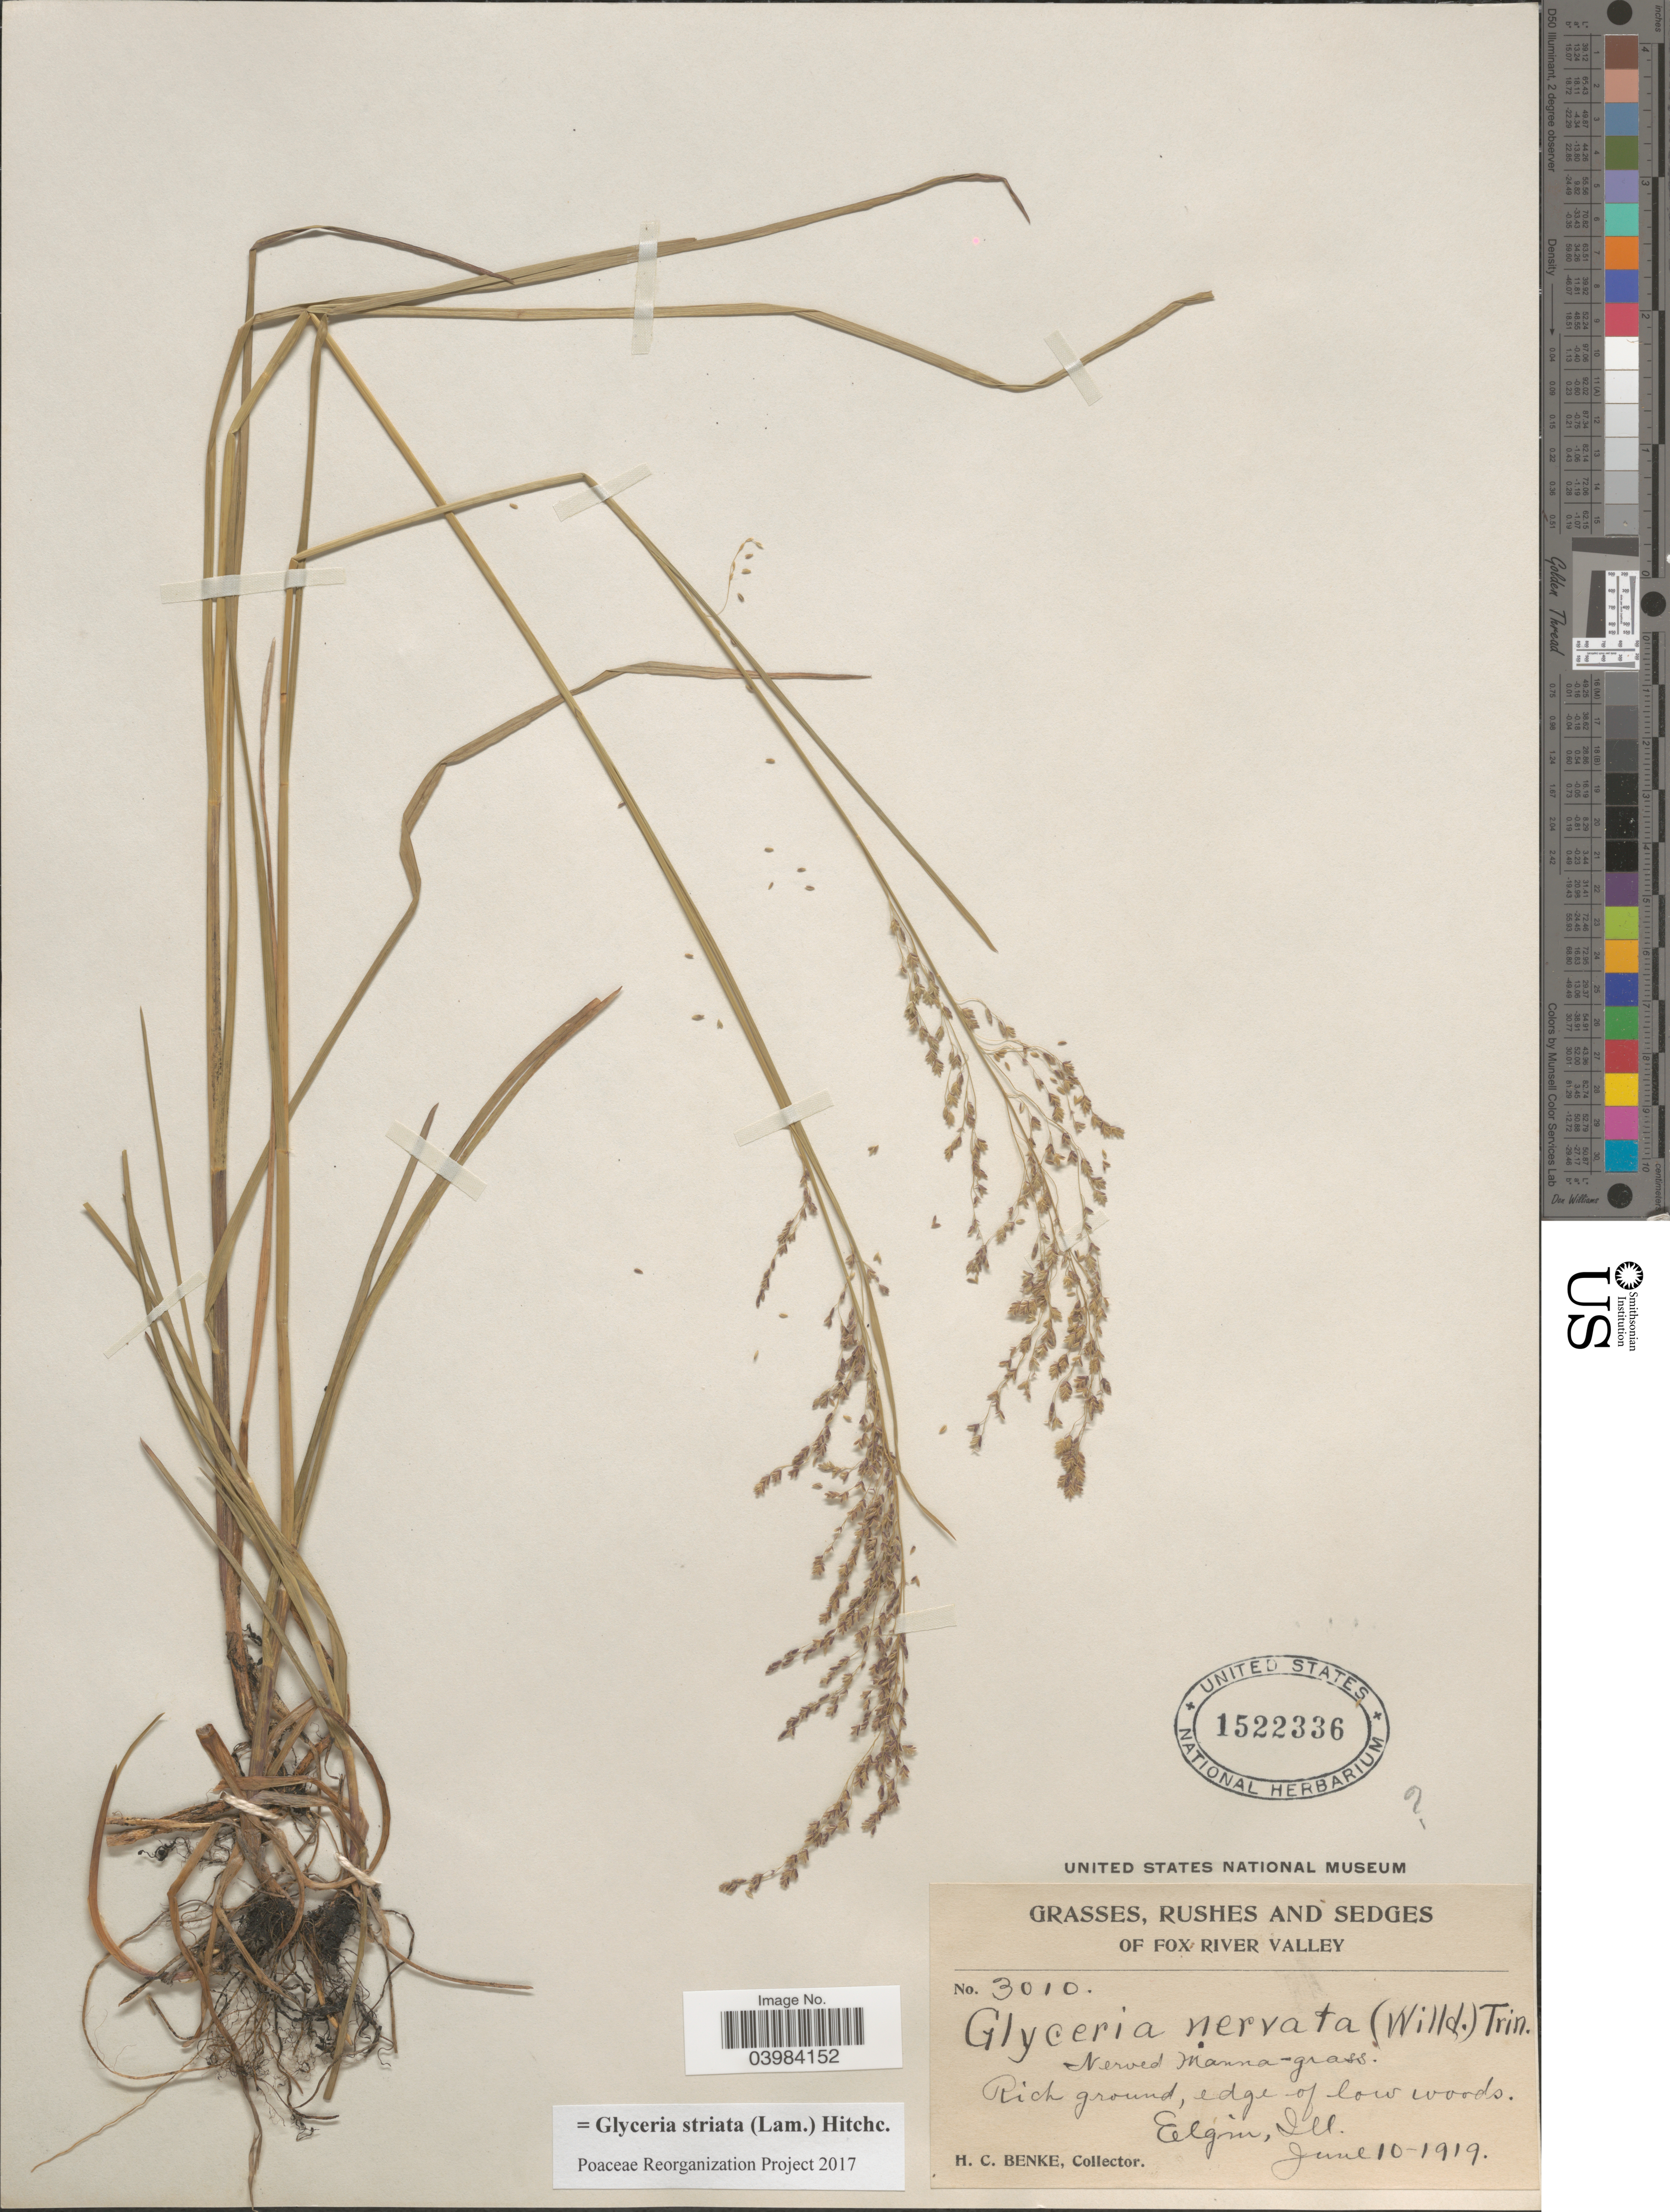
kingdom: Plantae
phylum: Tracheophyta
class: Liliopsida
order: Poales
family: Poaceae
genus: Glyceria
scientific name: Glyceria striata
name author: (Lam.) Hitchc.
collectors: H. Benke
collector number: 3010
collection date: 1919-06-10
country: United States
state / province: Illinois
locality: Fox River Valley. Elgin.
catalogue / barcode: US 1522336